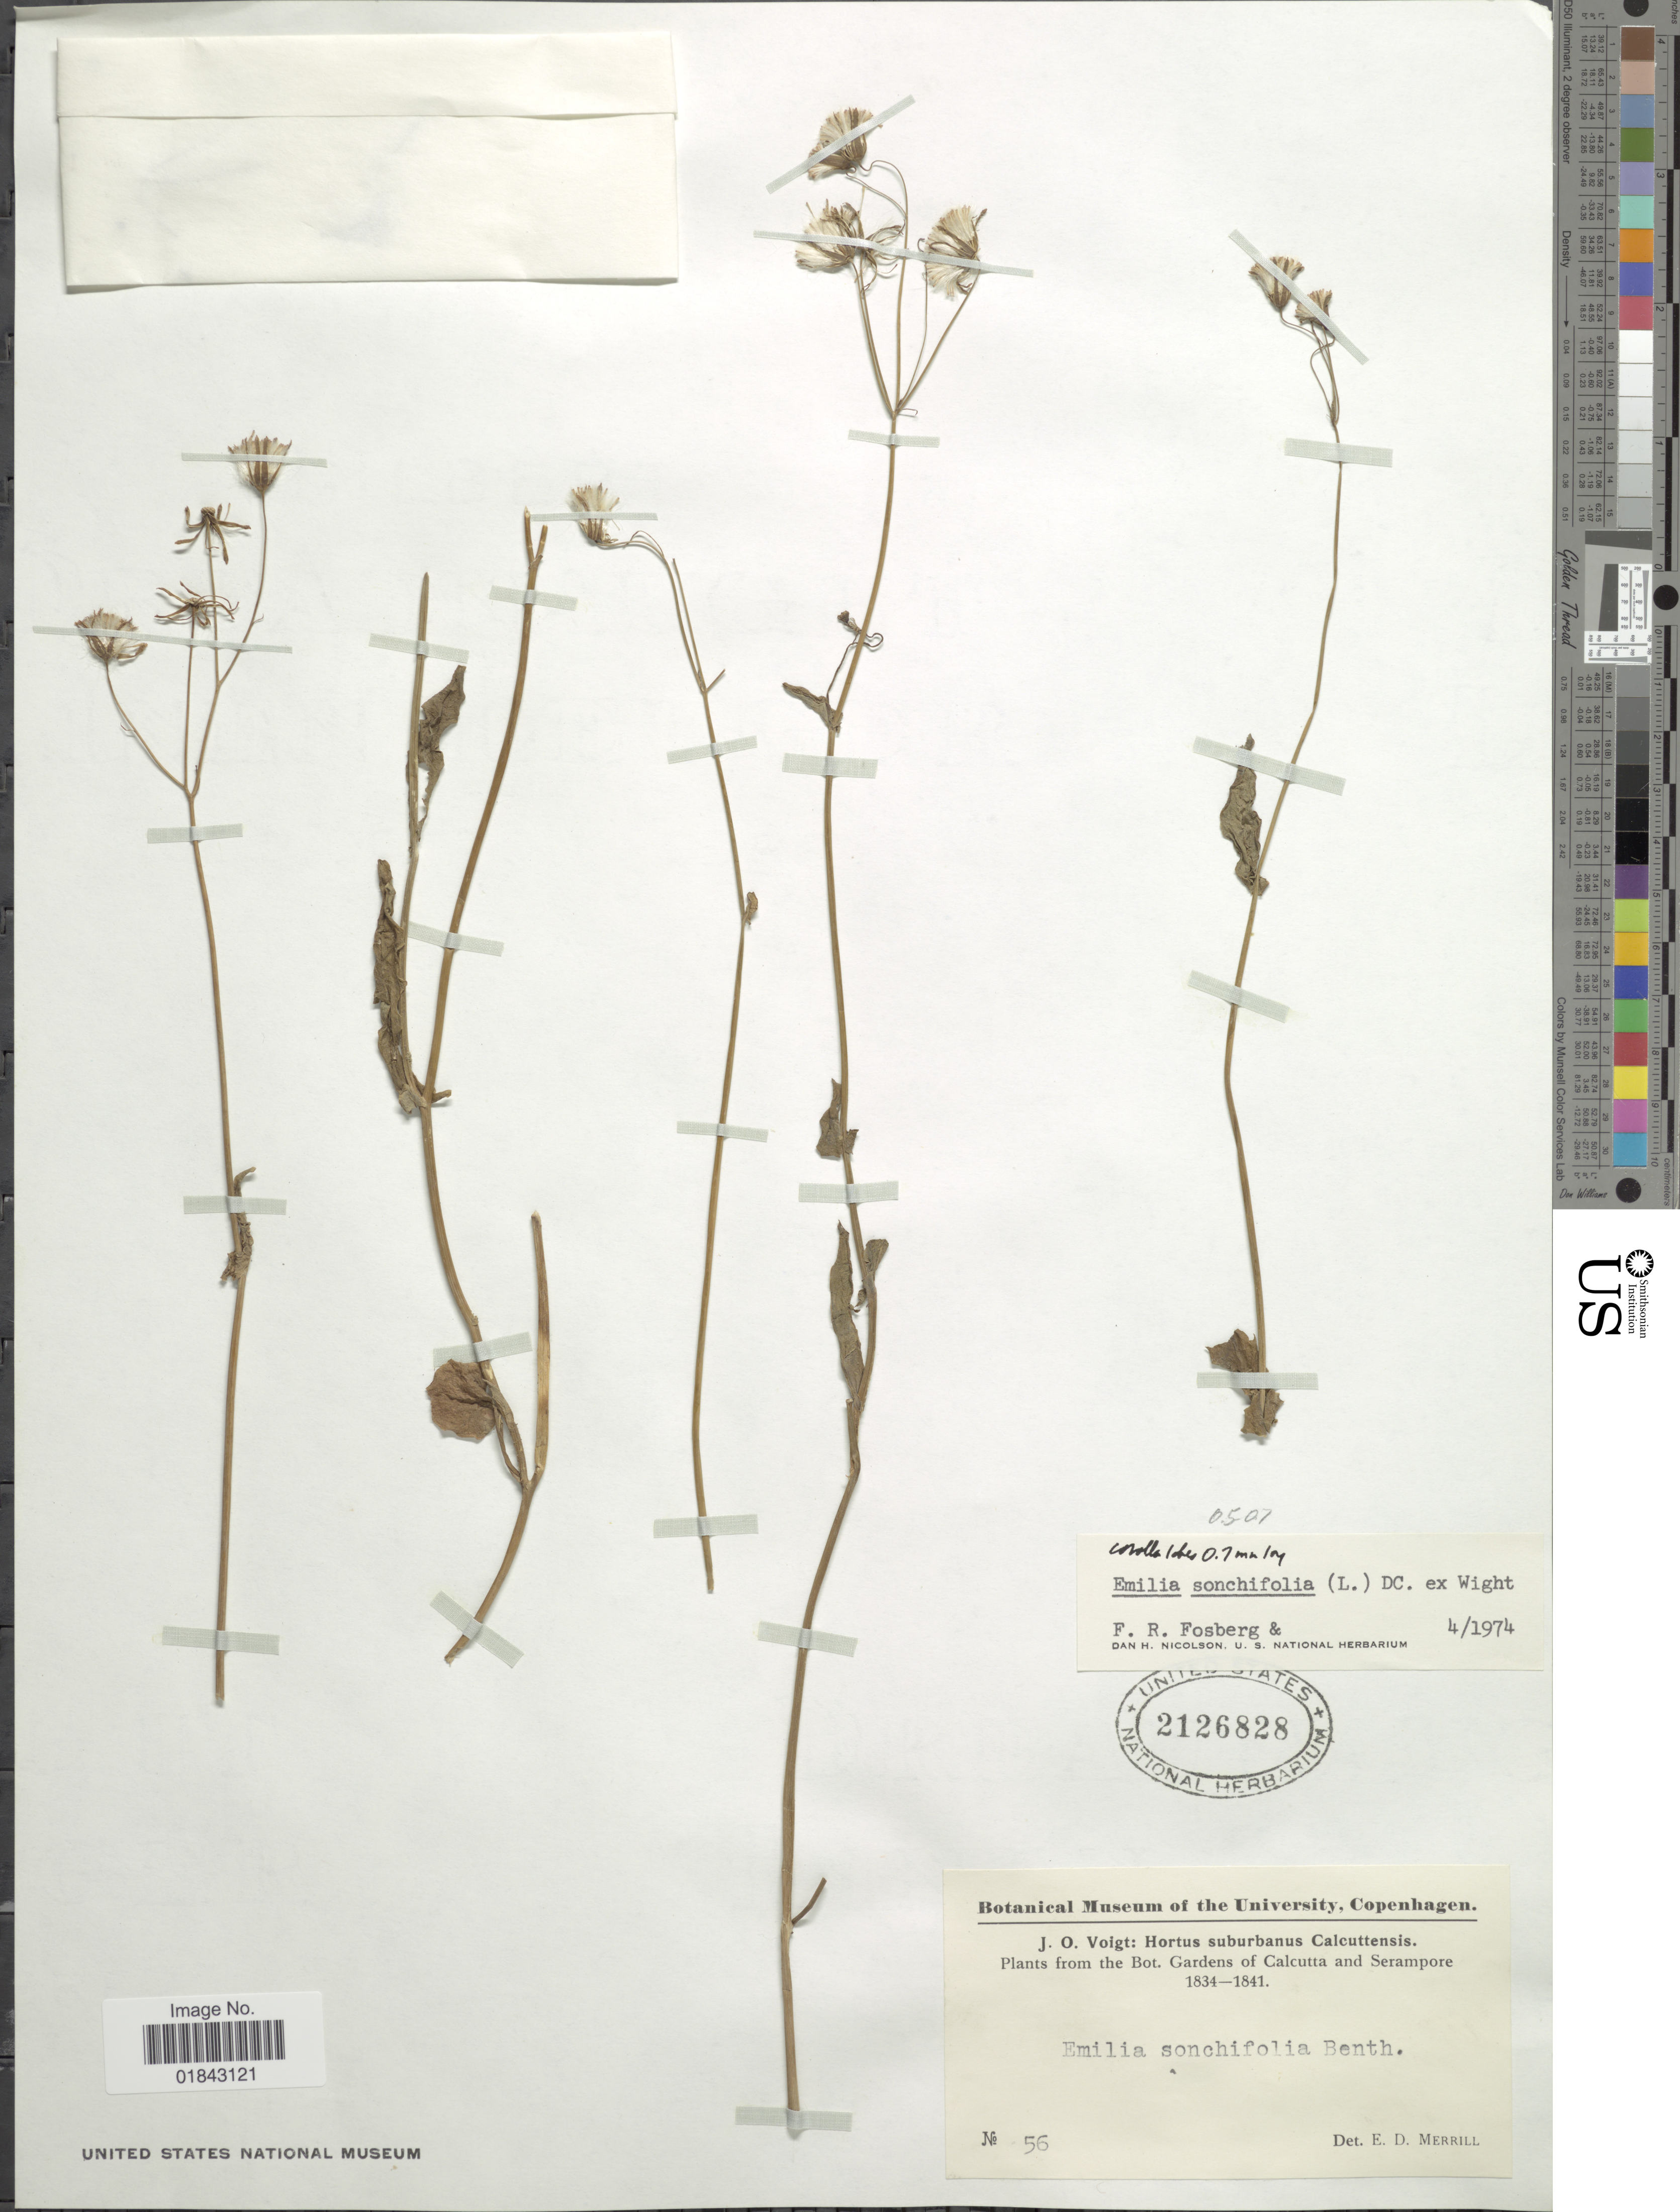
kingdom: Plantae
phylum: Tracheophyta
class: Magnoliopsida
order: Asterales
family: Asteraceae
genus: Emilia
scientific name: Emilia sonchifolia var. sonchifolia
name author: (L.) DC.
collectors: J. O. Voigt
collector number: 56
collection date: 1834/1841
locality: Hortus surburbanus Calcuttensis, Bot. Gardens of Calcutta and Serampore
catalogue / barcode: US 2126828